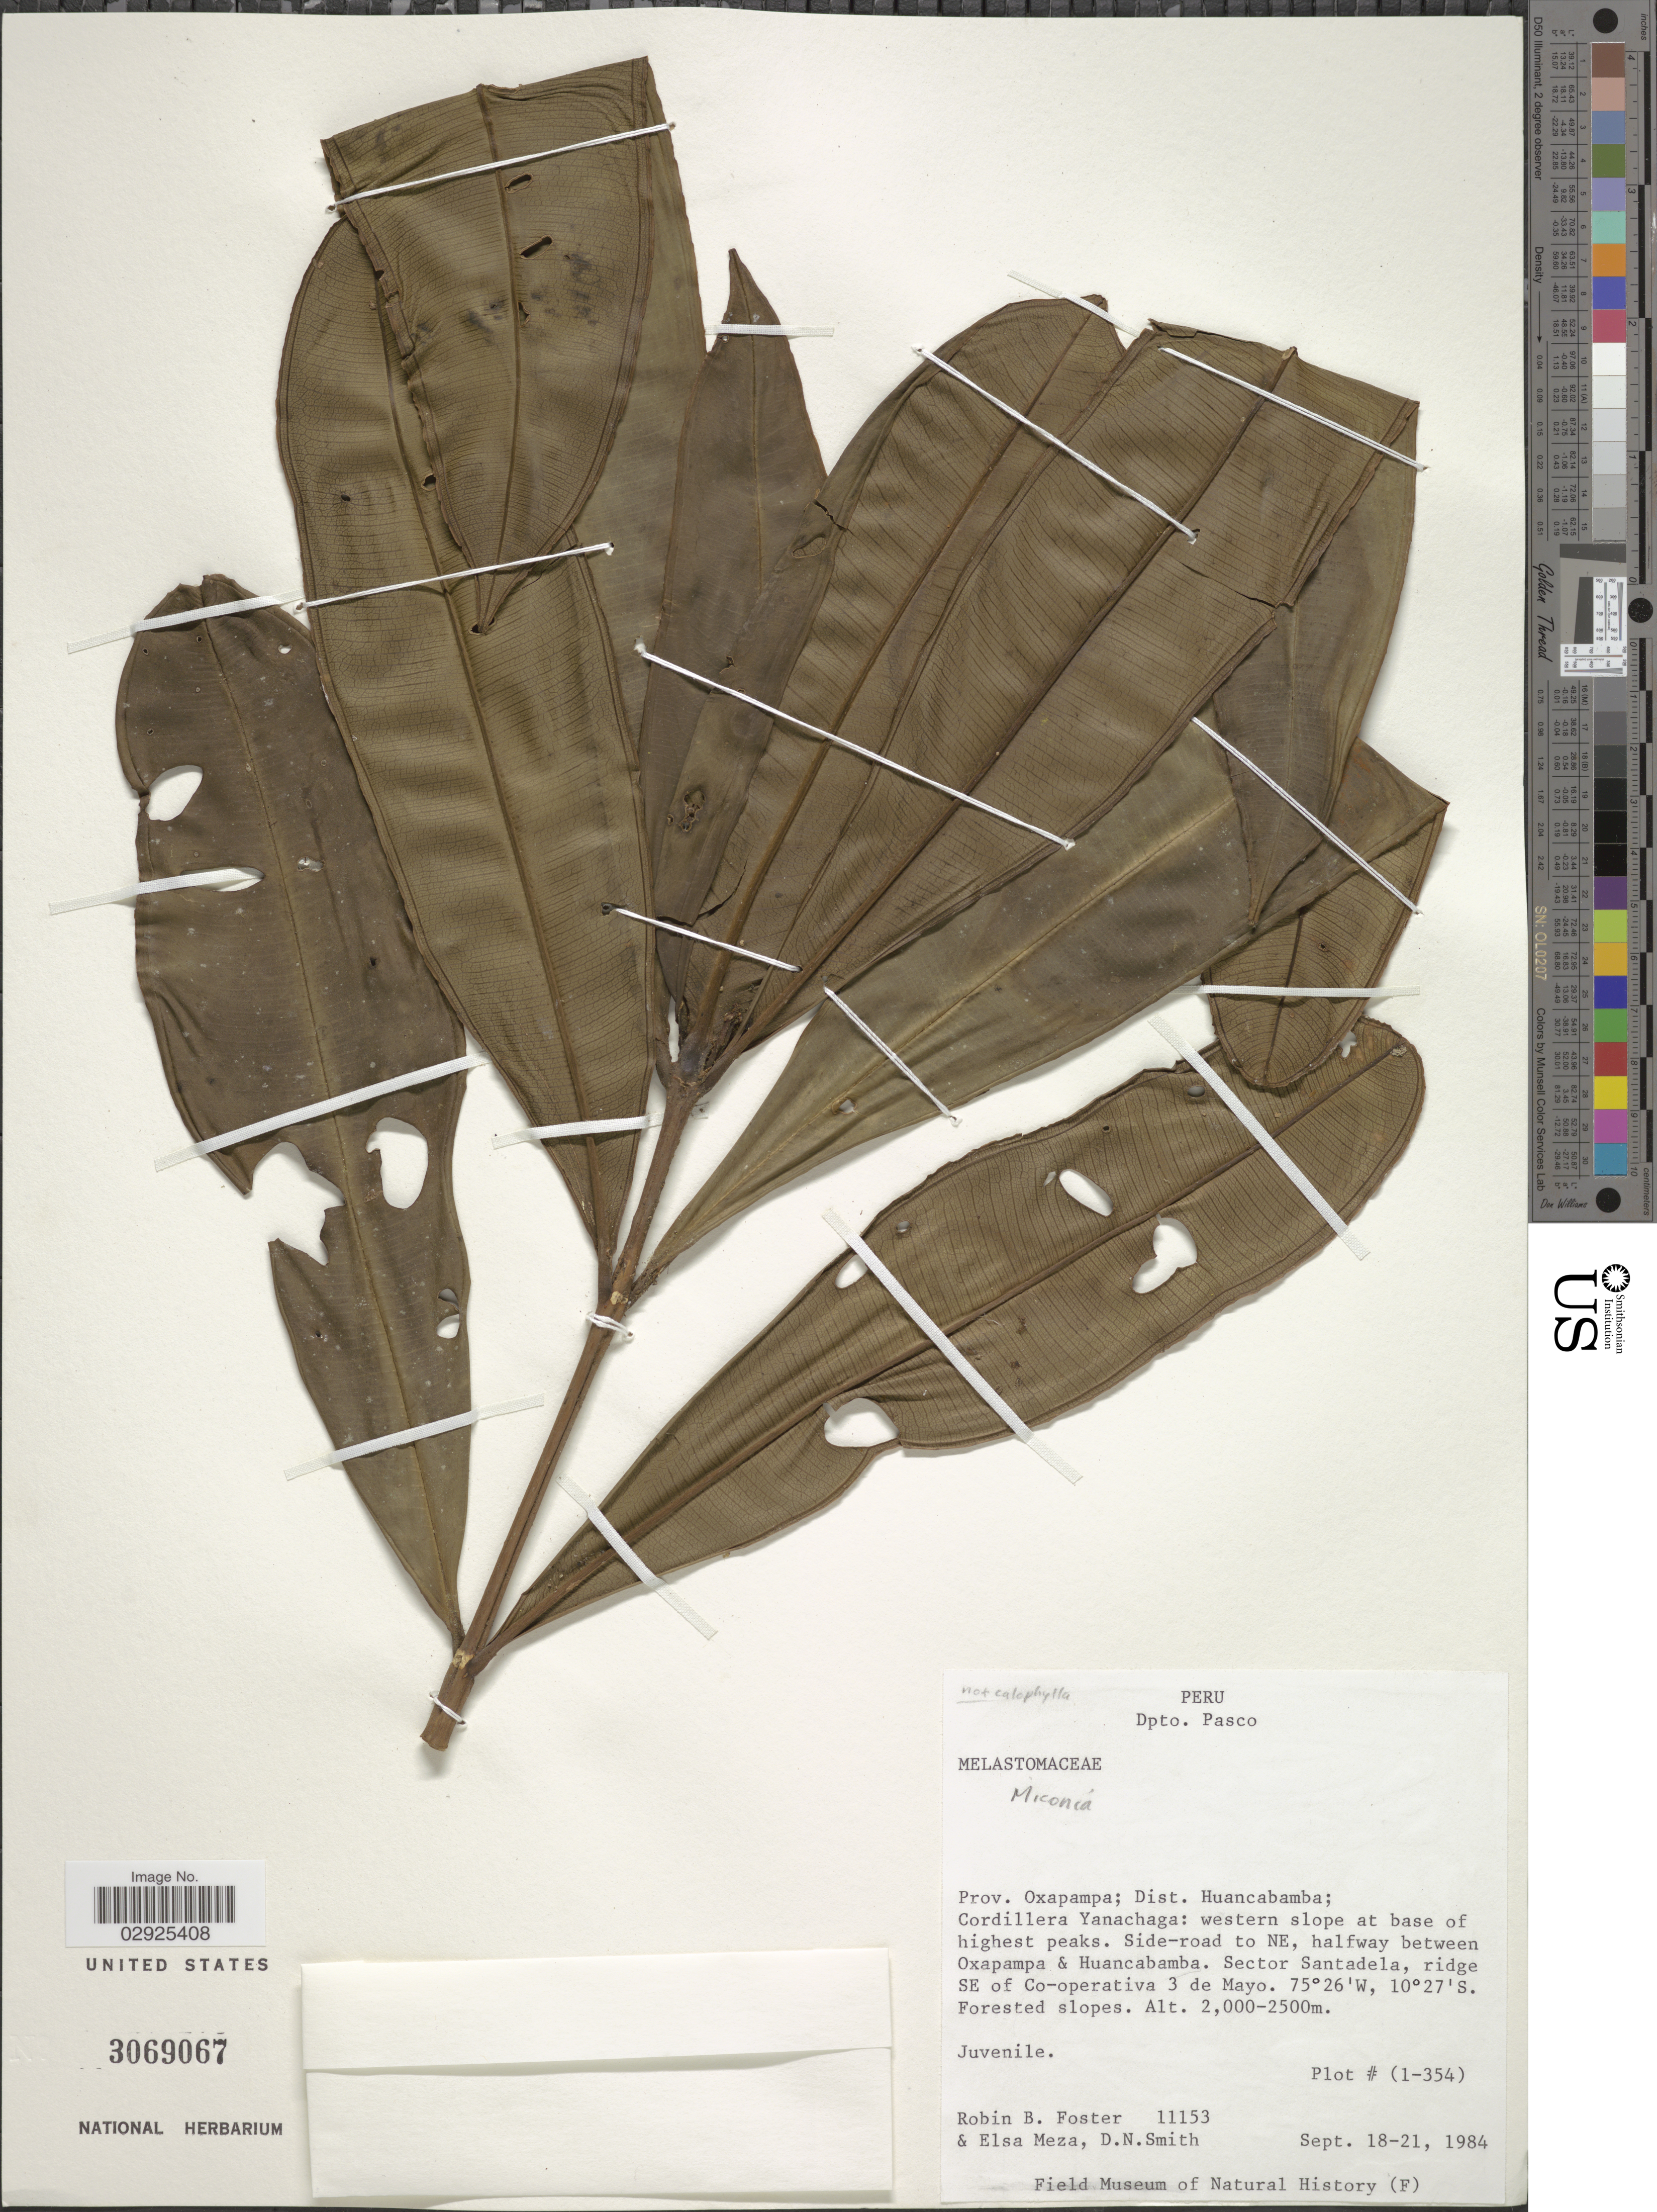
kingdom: Plantae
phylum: Tracheophyta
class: Magnoliopsida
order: Myrtales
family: Melastomataceae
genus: Miconia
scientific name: Miconia sp.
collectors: R. B. Foster, E. Meza & D. Smith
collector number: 11153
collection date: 1984-09-18/1984-09-21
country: Peru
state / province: Pasco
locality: Dpto. Pasco, Prov. Oxapampa; Dist. Huancabamba, Cordillera Yanachaga: western slope at base of highest peaks,Side-road NE, halfway between Oxapampa & Huancabamba, Sector Santadela, ridge SE of Co-operativa 3 de Mayo.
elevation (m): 2000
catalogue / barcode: US 3069067